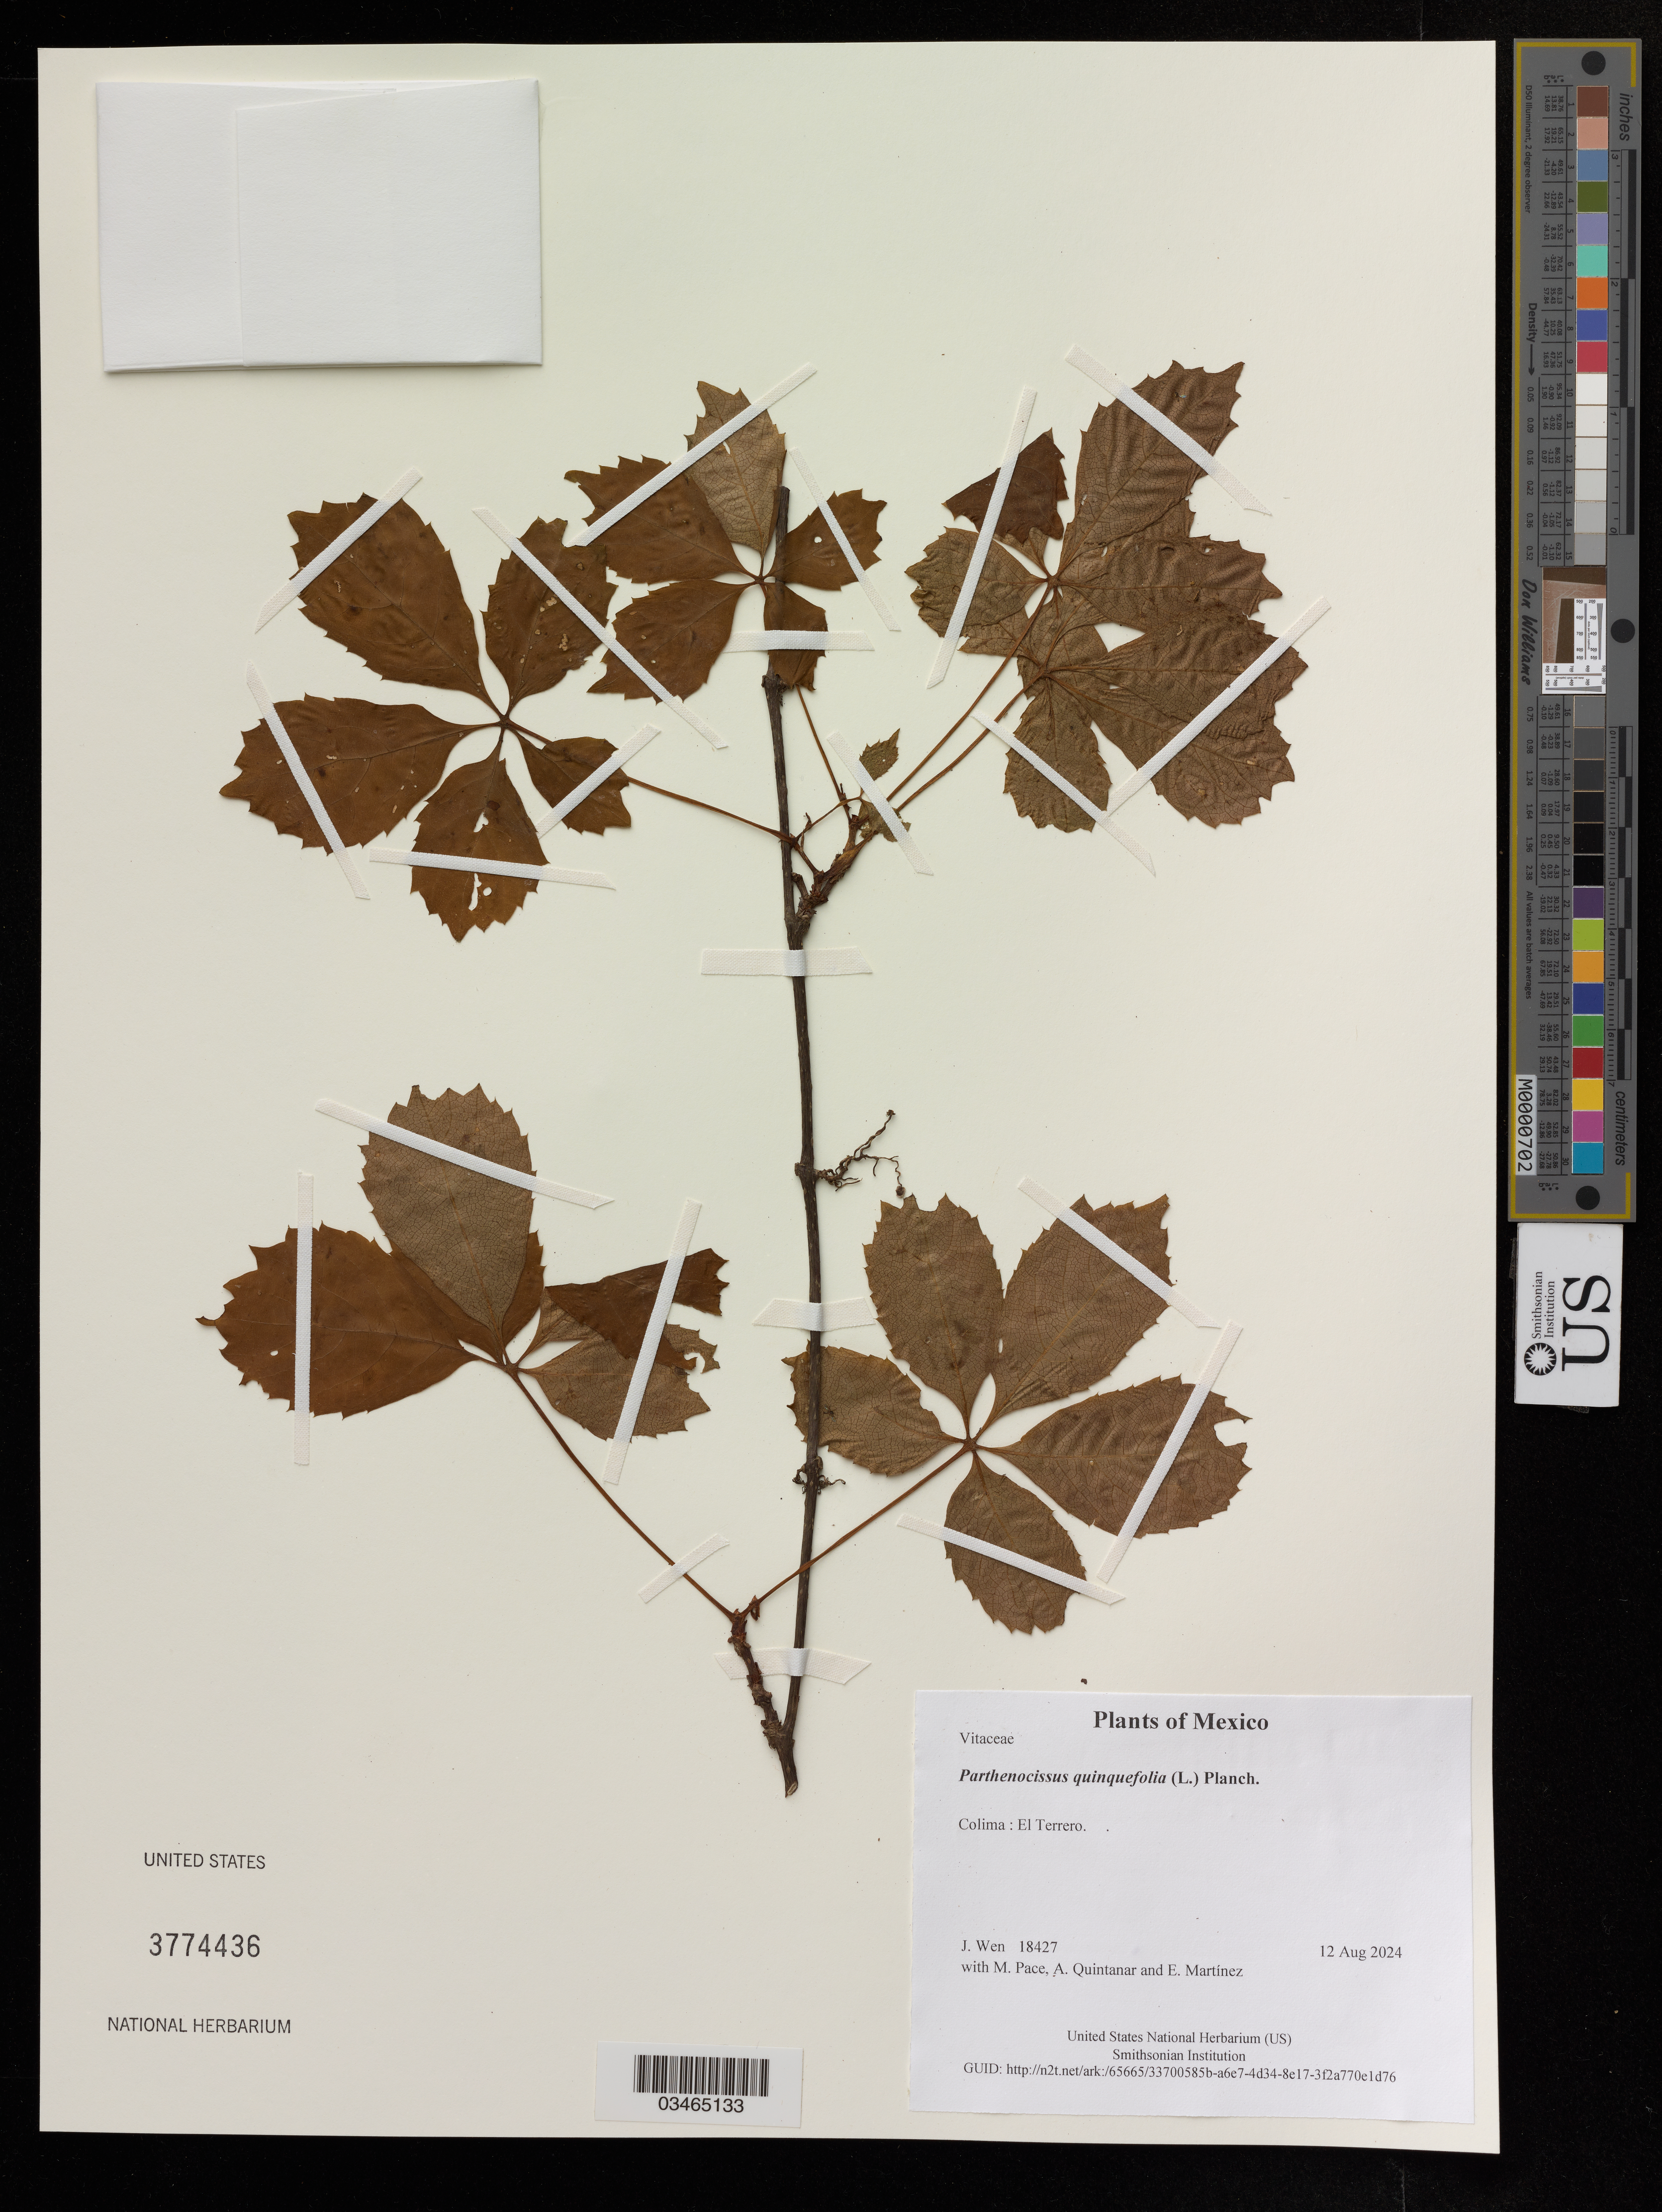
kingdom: Plantae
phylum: Tracheophyta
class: Magnoliopsida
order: Vitales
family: Vitaceae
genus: Parthenocissus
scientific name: Parthenocissus quinquefolia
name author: (L.) Planch.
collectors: J. Wen, M. Pace, A. Quintanar & E. Martínez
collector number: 18427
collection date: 2024-08-12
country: Mexico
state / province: Colima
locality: El Terrero.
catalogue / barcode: US 3774436